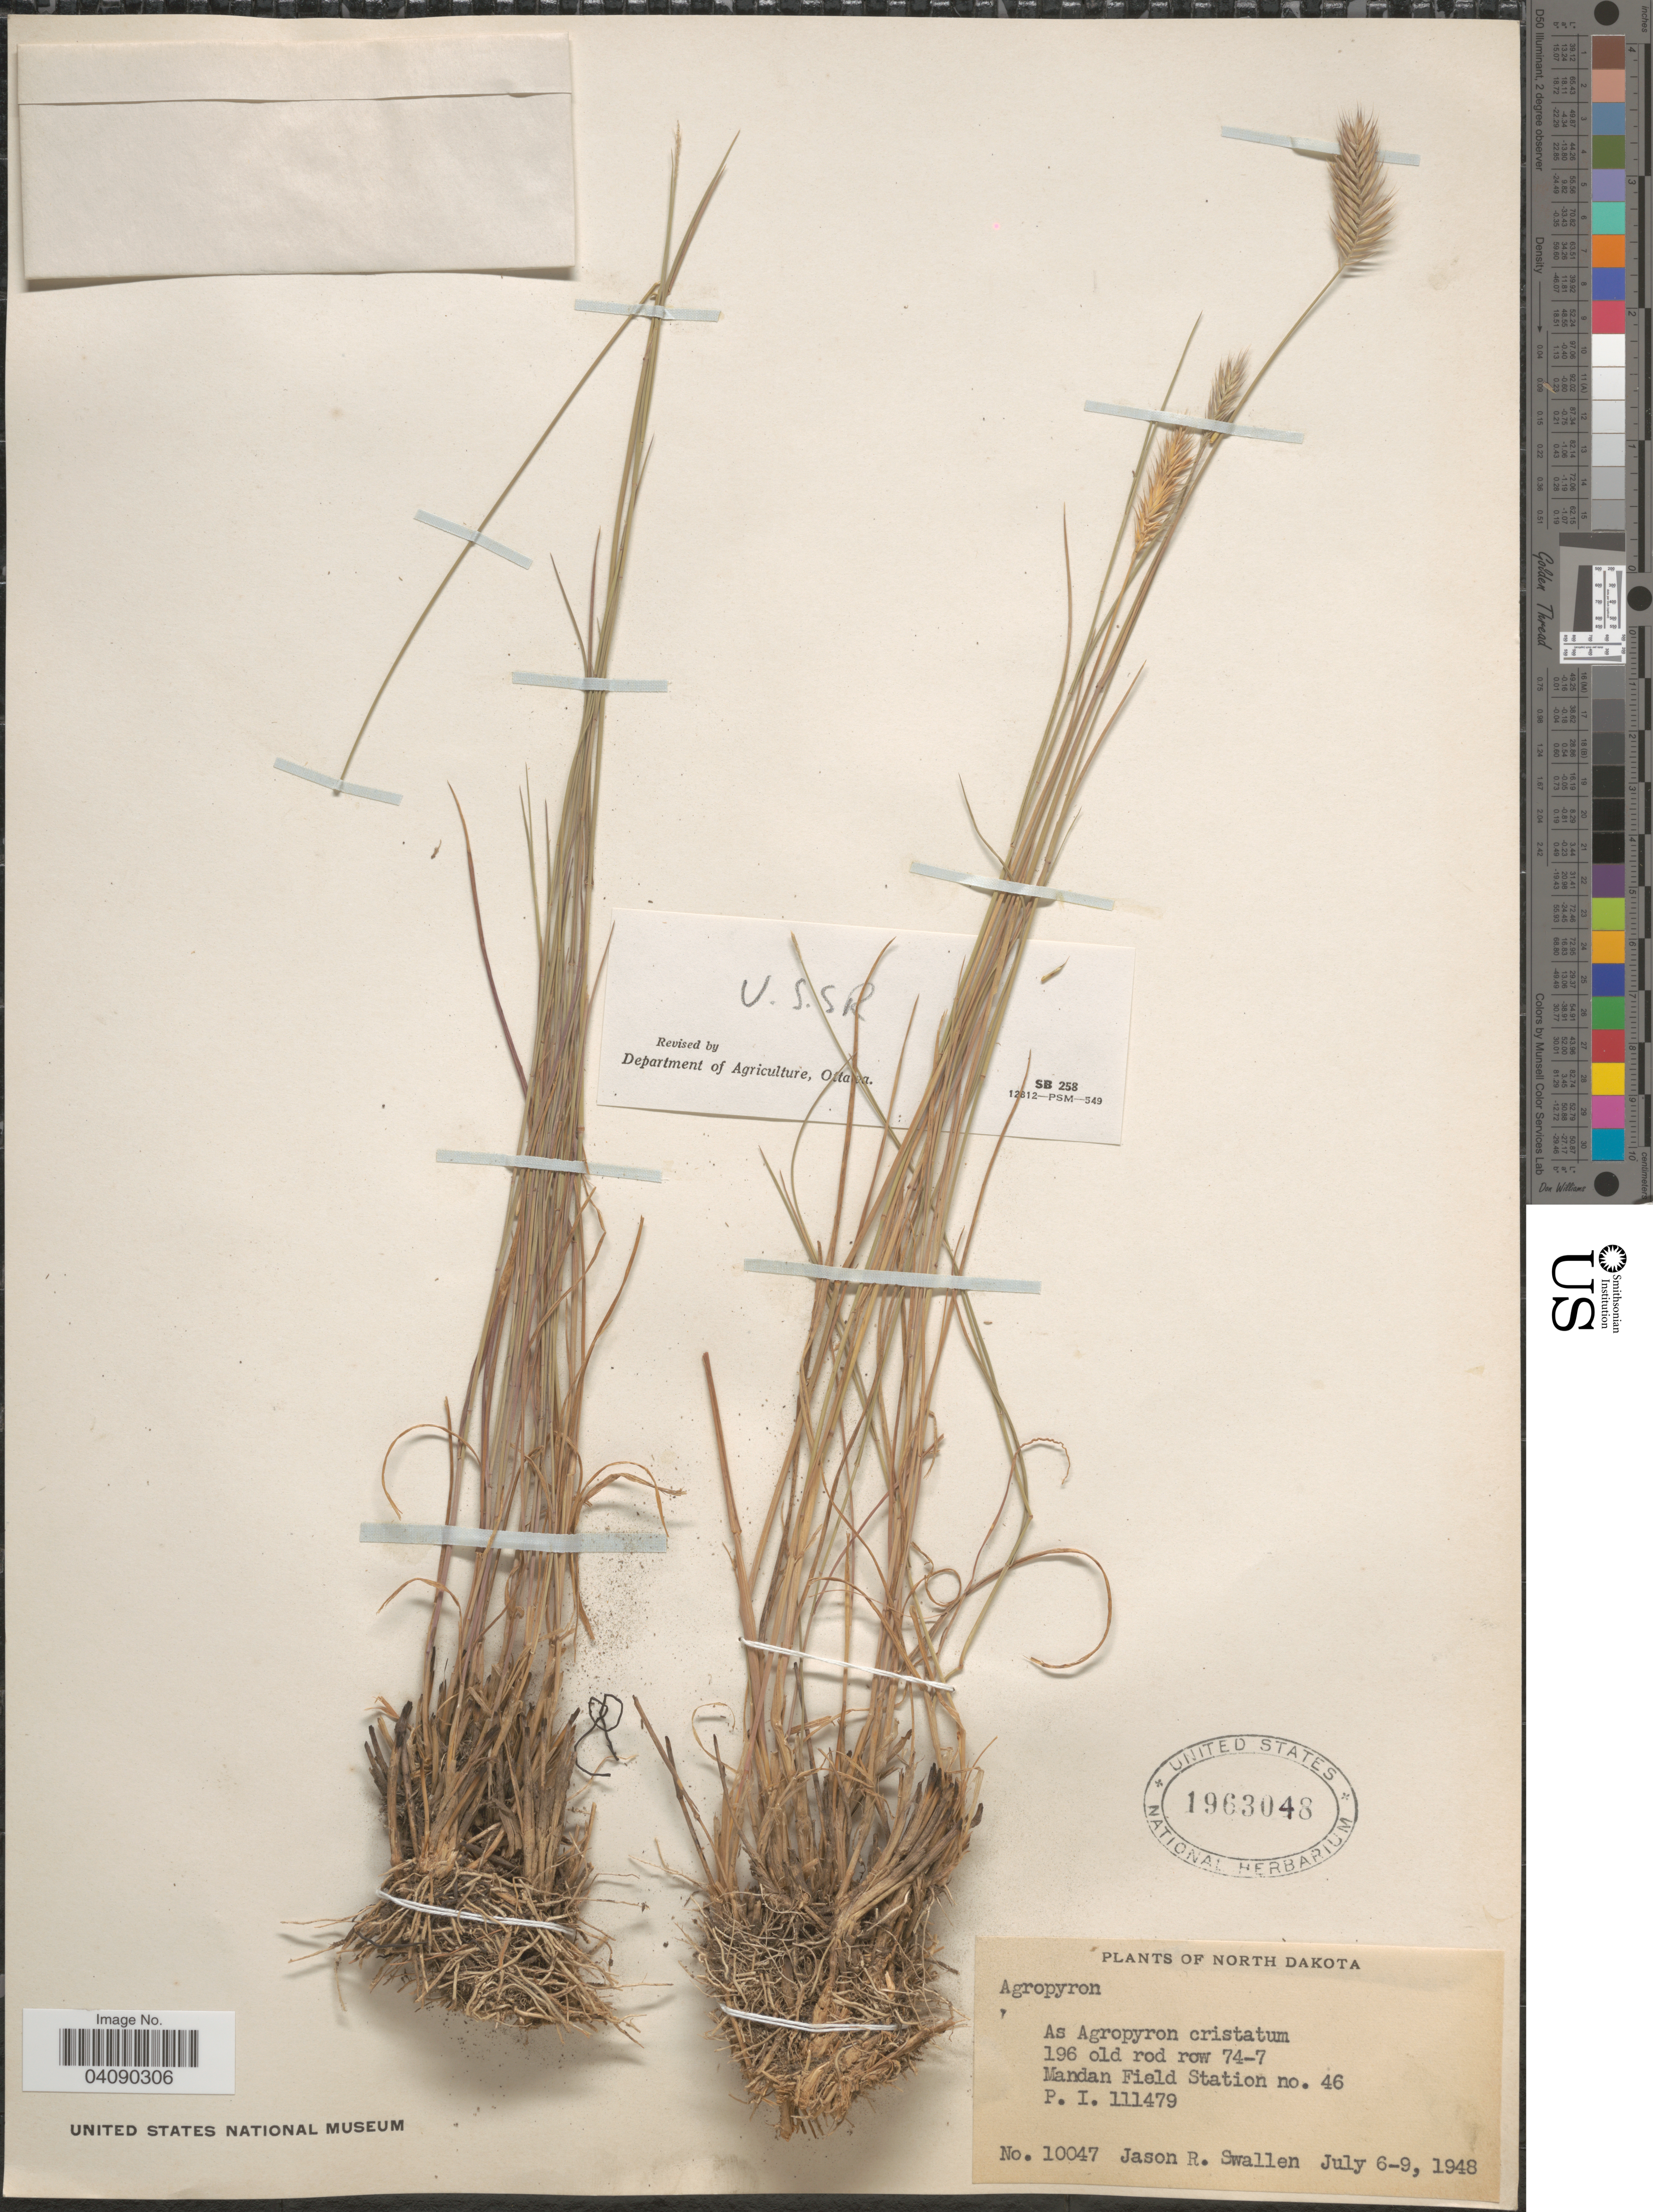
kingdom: Plantae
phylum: Tracheophyta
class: Liliopsida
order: Poales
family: Poaceae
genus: Agropyron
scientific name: Agropyron cristatum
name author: (L.) Gaertn.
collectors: J. R. Swallen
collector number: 10047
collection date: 1948-07-06/1948-07-09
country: United States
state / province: North Dakota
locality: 196 old rod row 74-7 Mandan Field Station no. 46.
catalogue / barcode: US 1963048